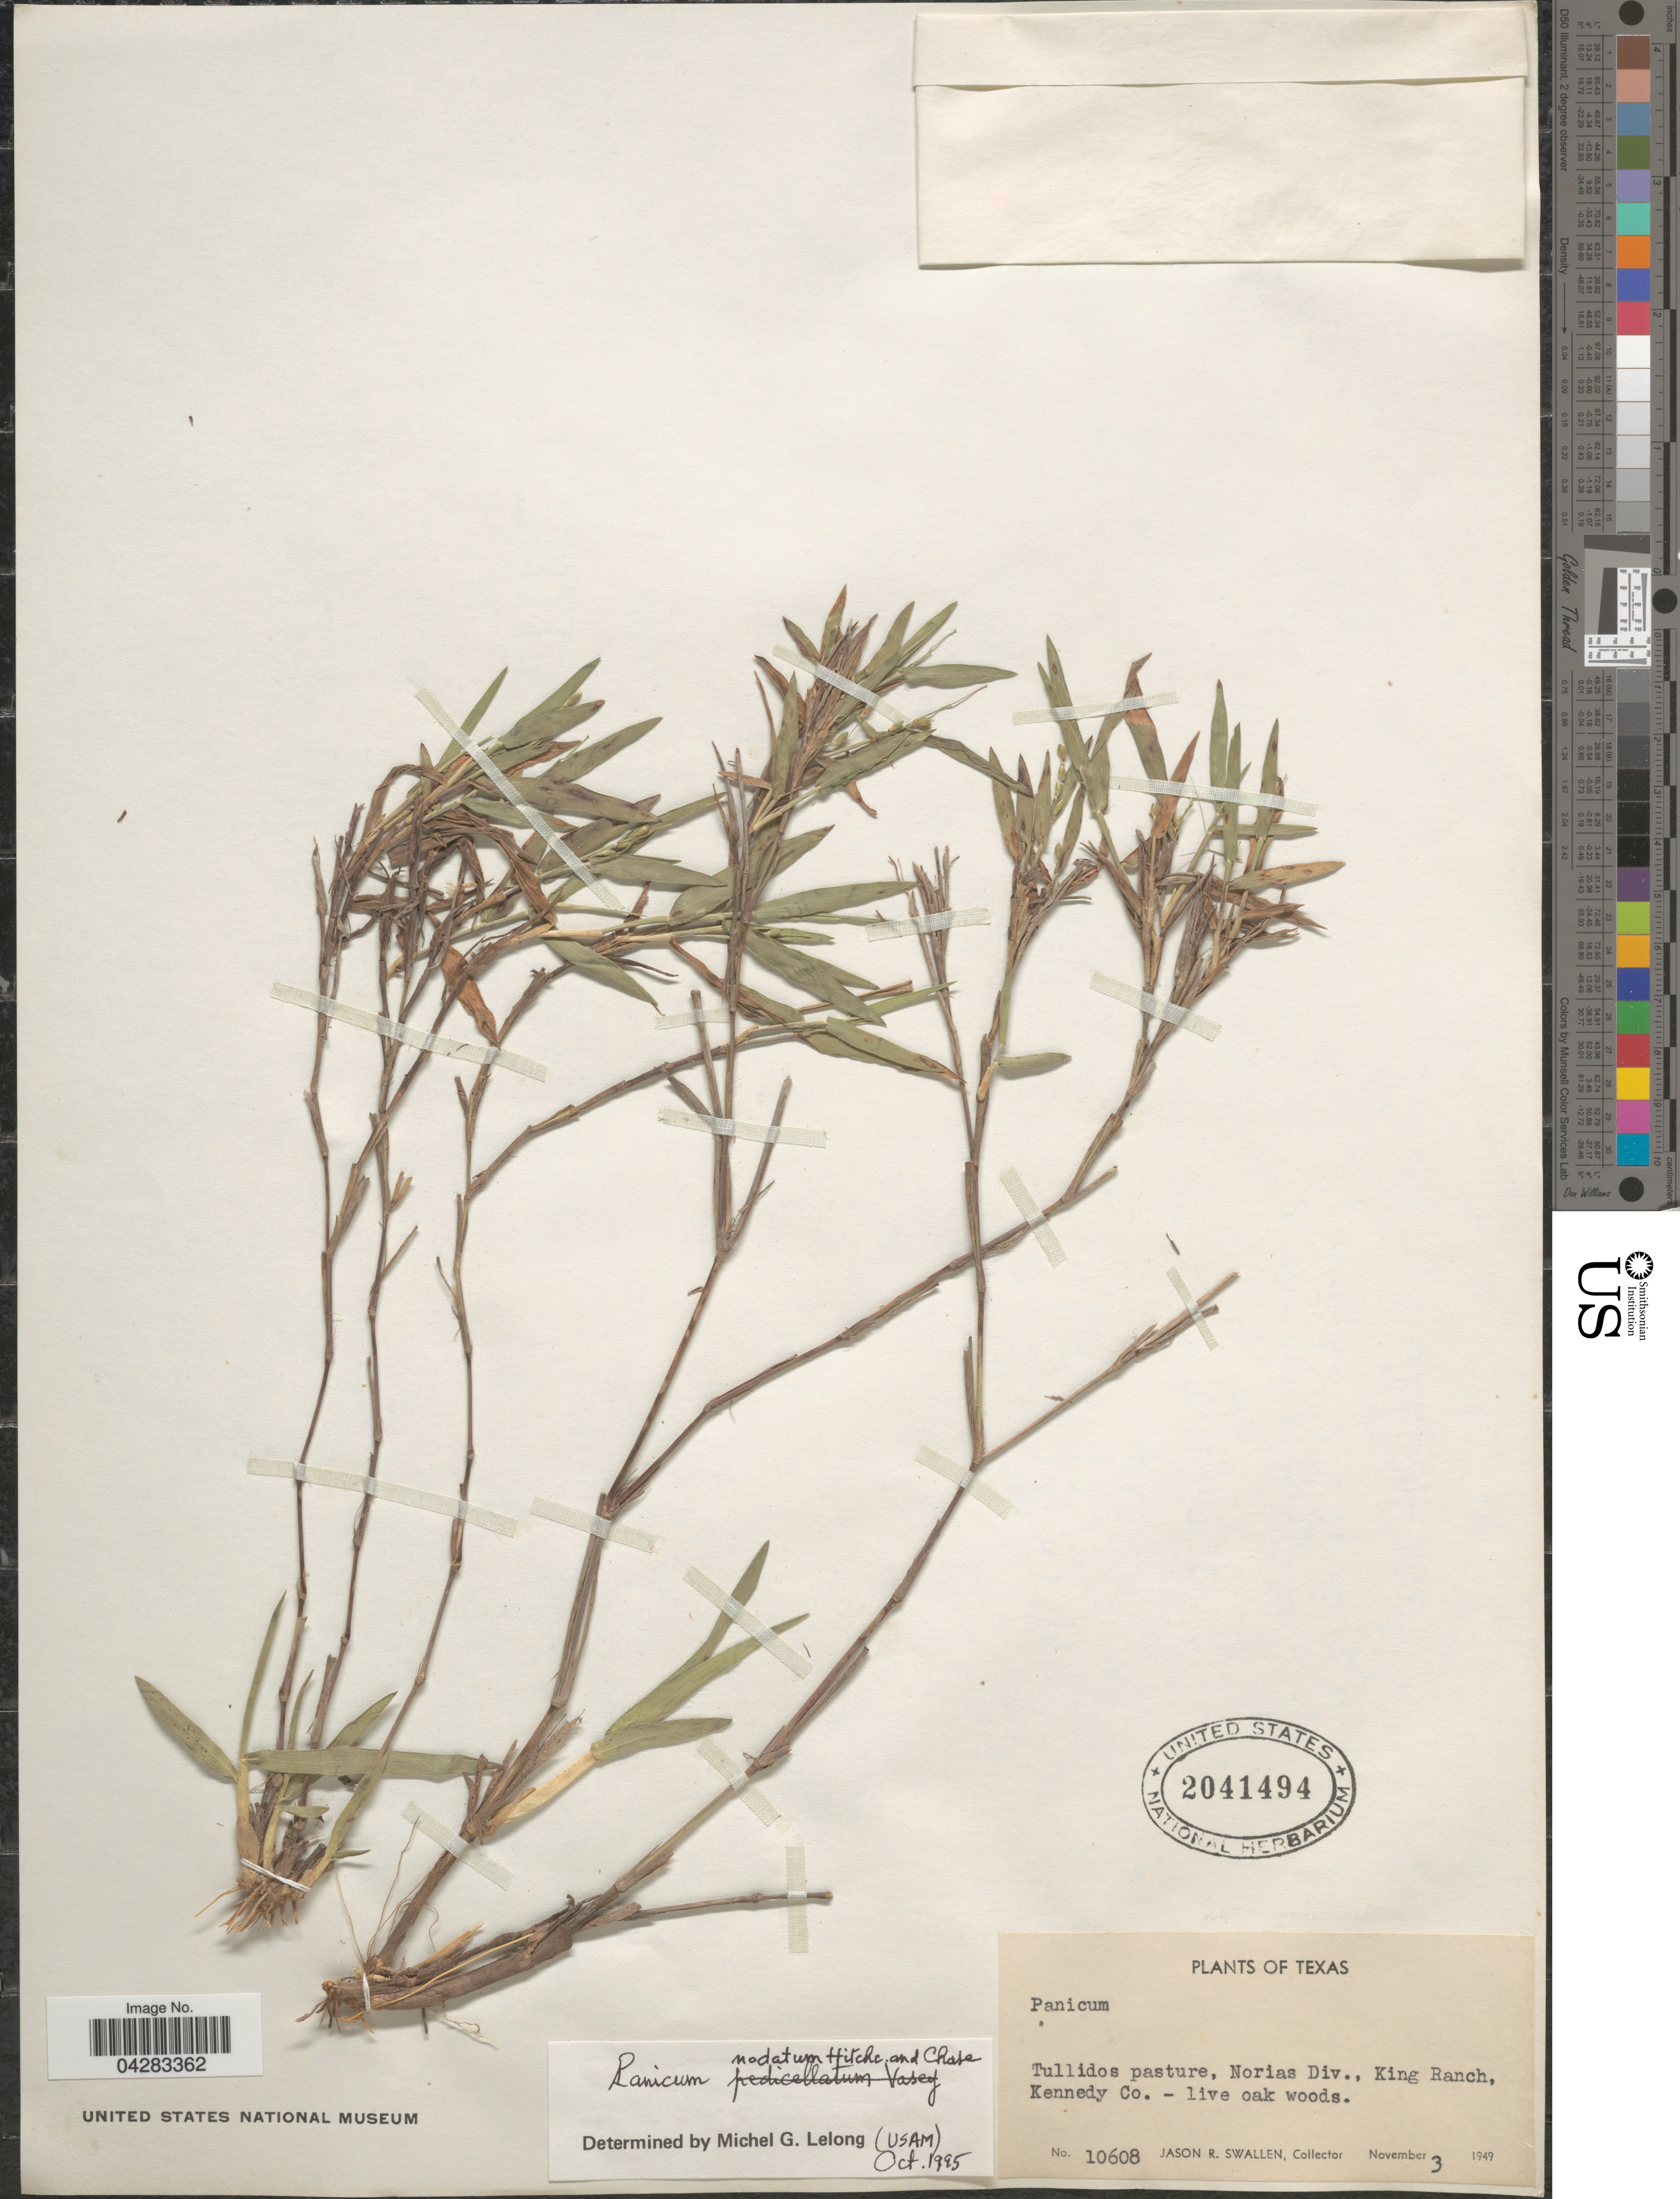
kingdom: Plantae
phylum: Tracheophyta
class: Liliopsida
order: Poales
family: Poaceae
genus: Dichanthelium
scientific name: Dichanthelium nodatum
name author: (Hitchc. & Chase) Gould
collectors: J. R. Swallen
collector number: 10608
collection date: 1949-11-03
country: United States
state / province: Texas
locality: Tullidos pasture, Norias Div., King Ranch, Kennedy Co. - live oak woods.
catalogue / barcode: US 2041494